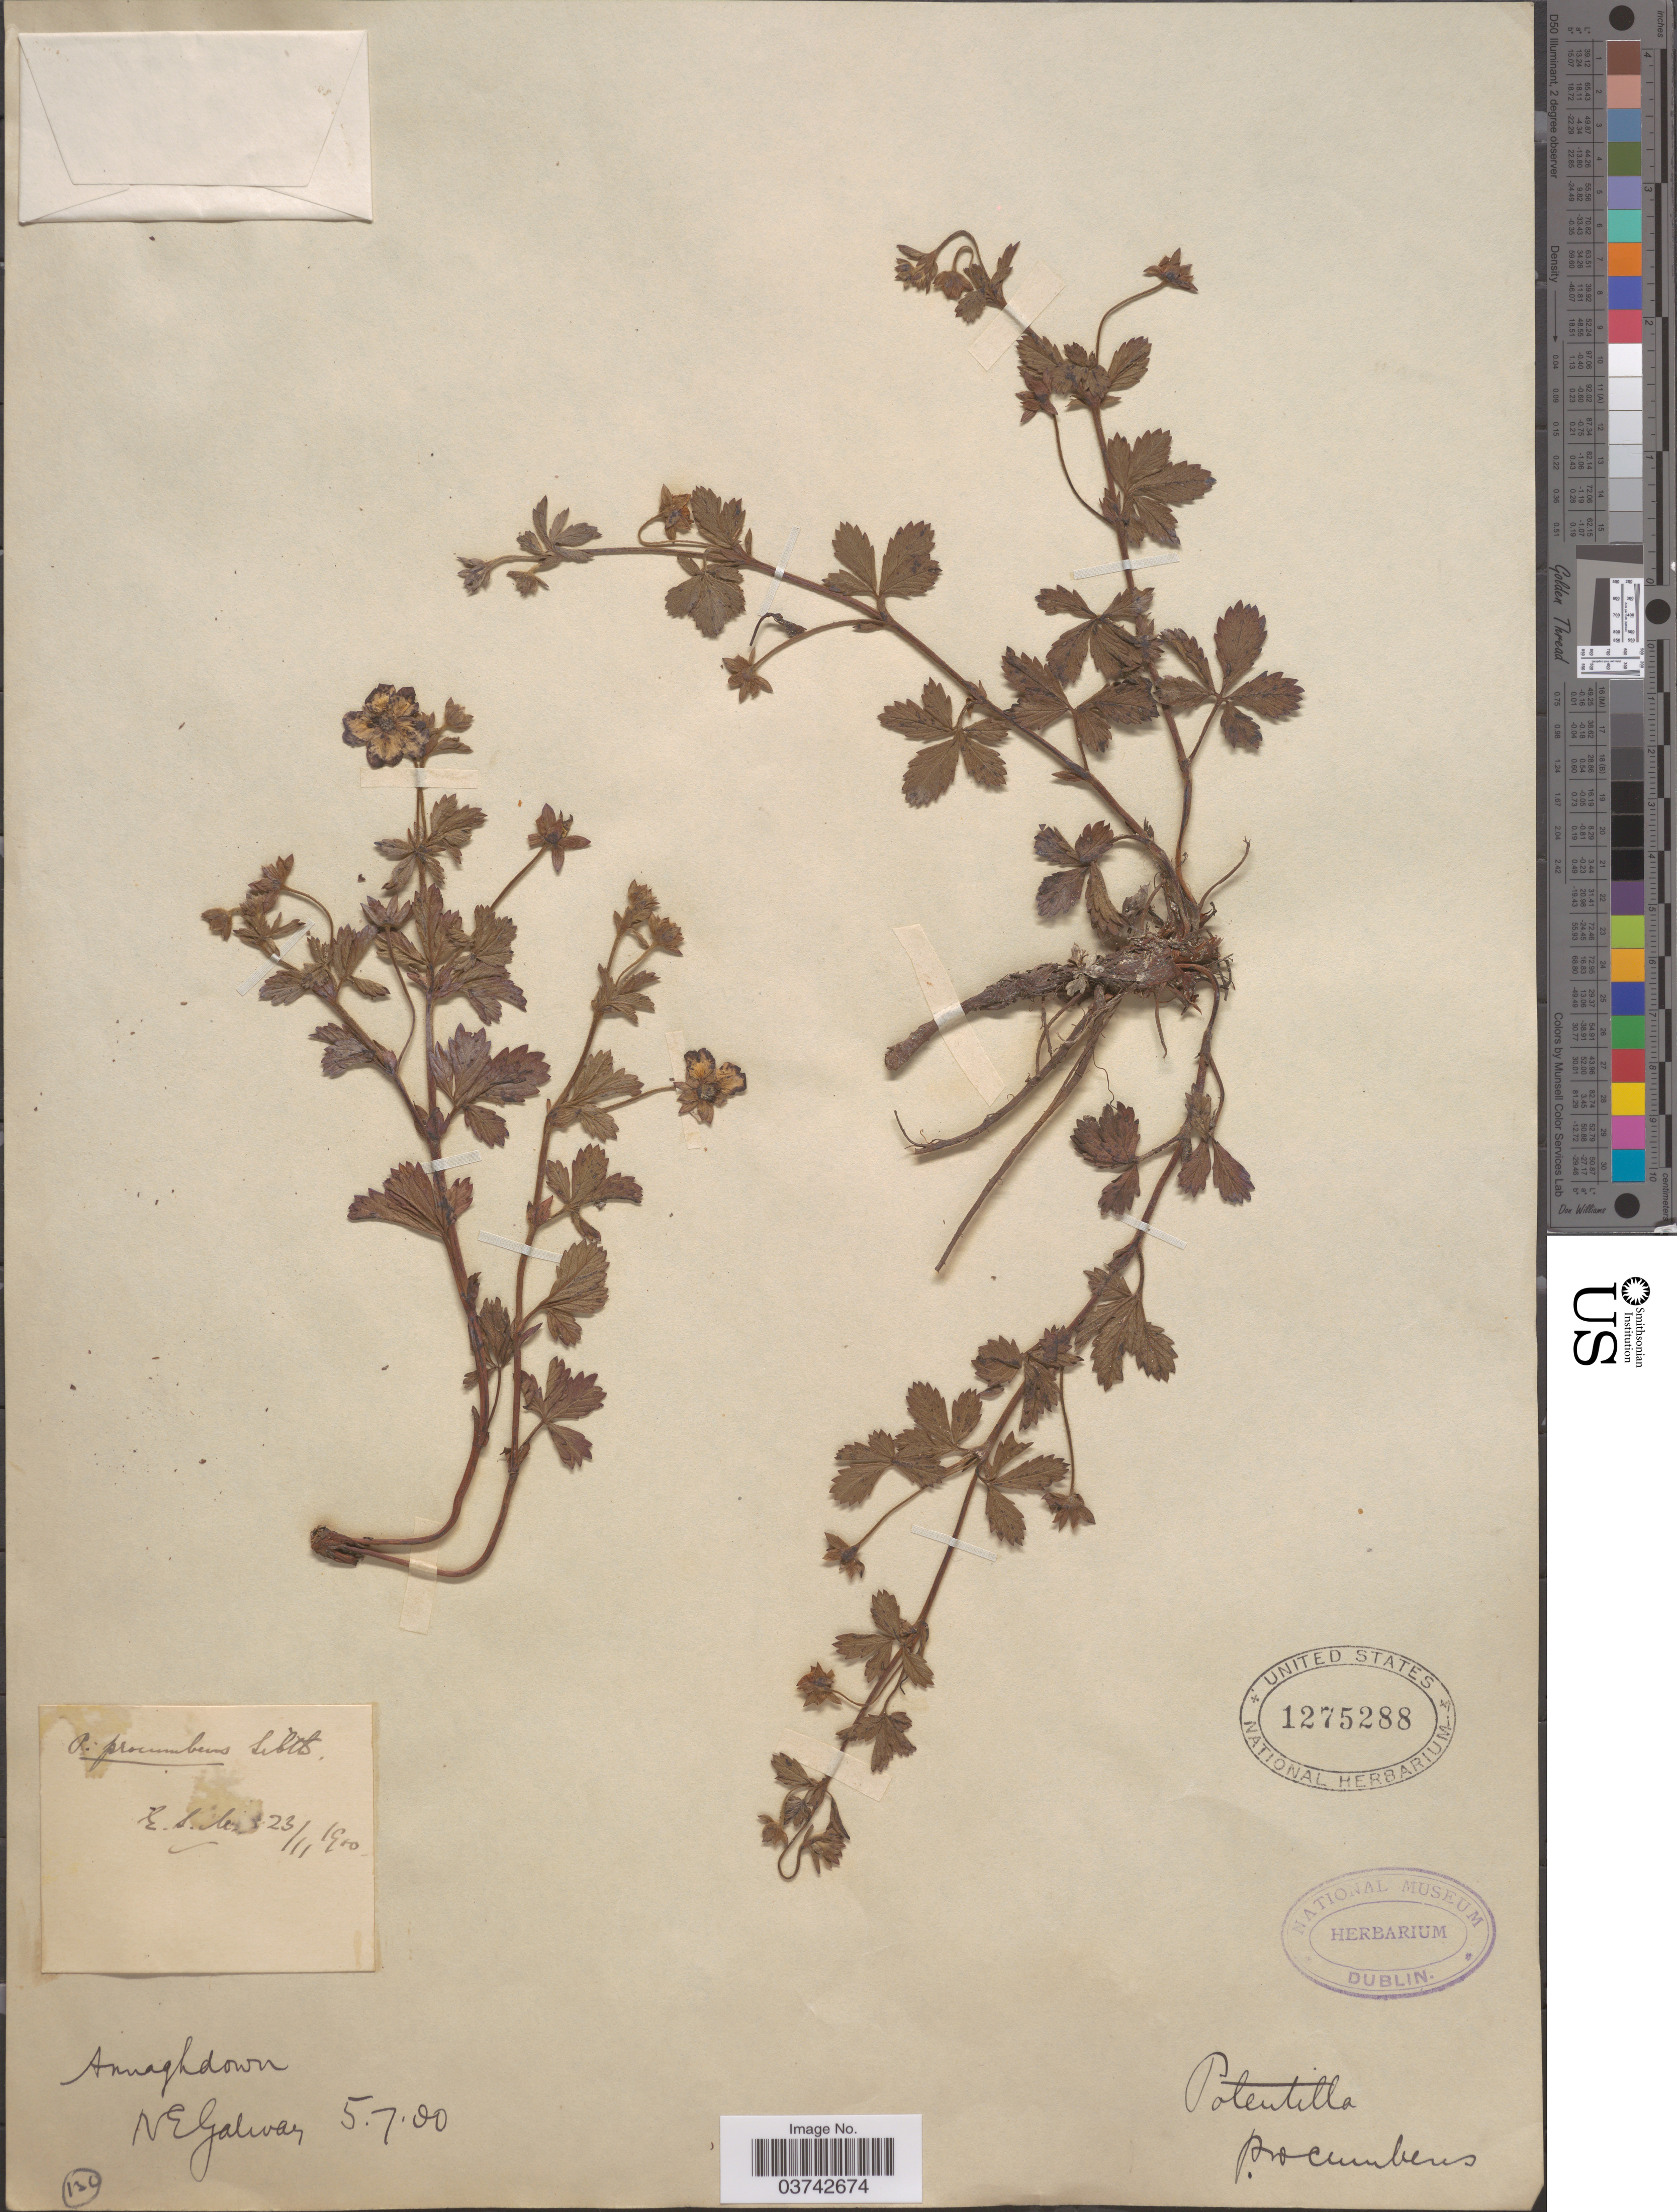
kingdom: Plantae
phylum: Tracheophyta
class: Magnoliopsida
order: Rosales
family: Rosaceae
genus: Potentilla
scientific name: Potentilla procumbens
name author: Sibth.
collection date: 1900-11-23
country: Ireland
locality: Annaghdown, N E Galway.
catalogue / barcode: US 1275288